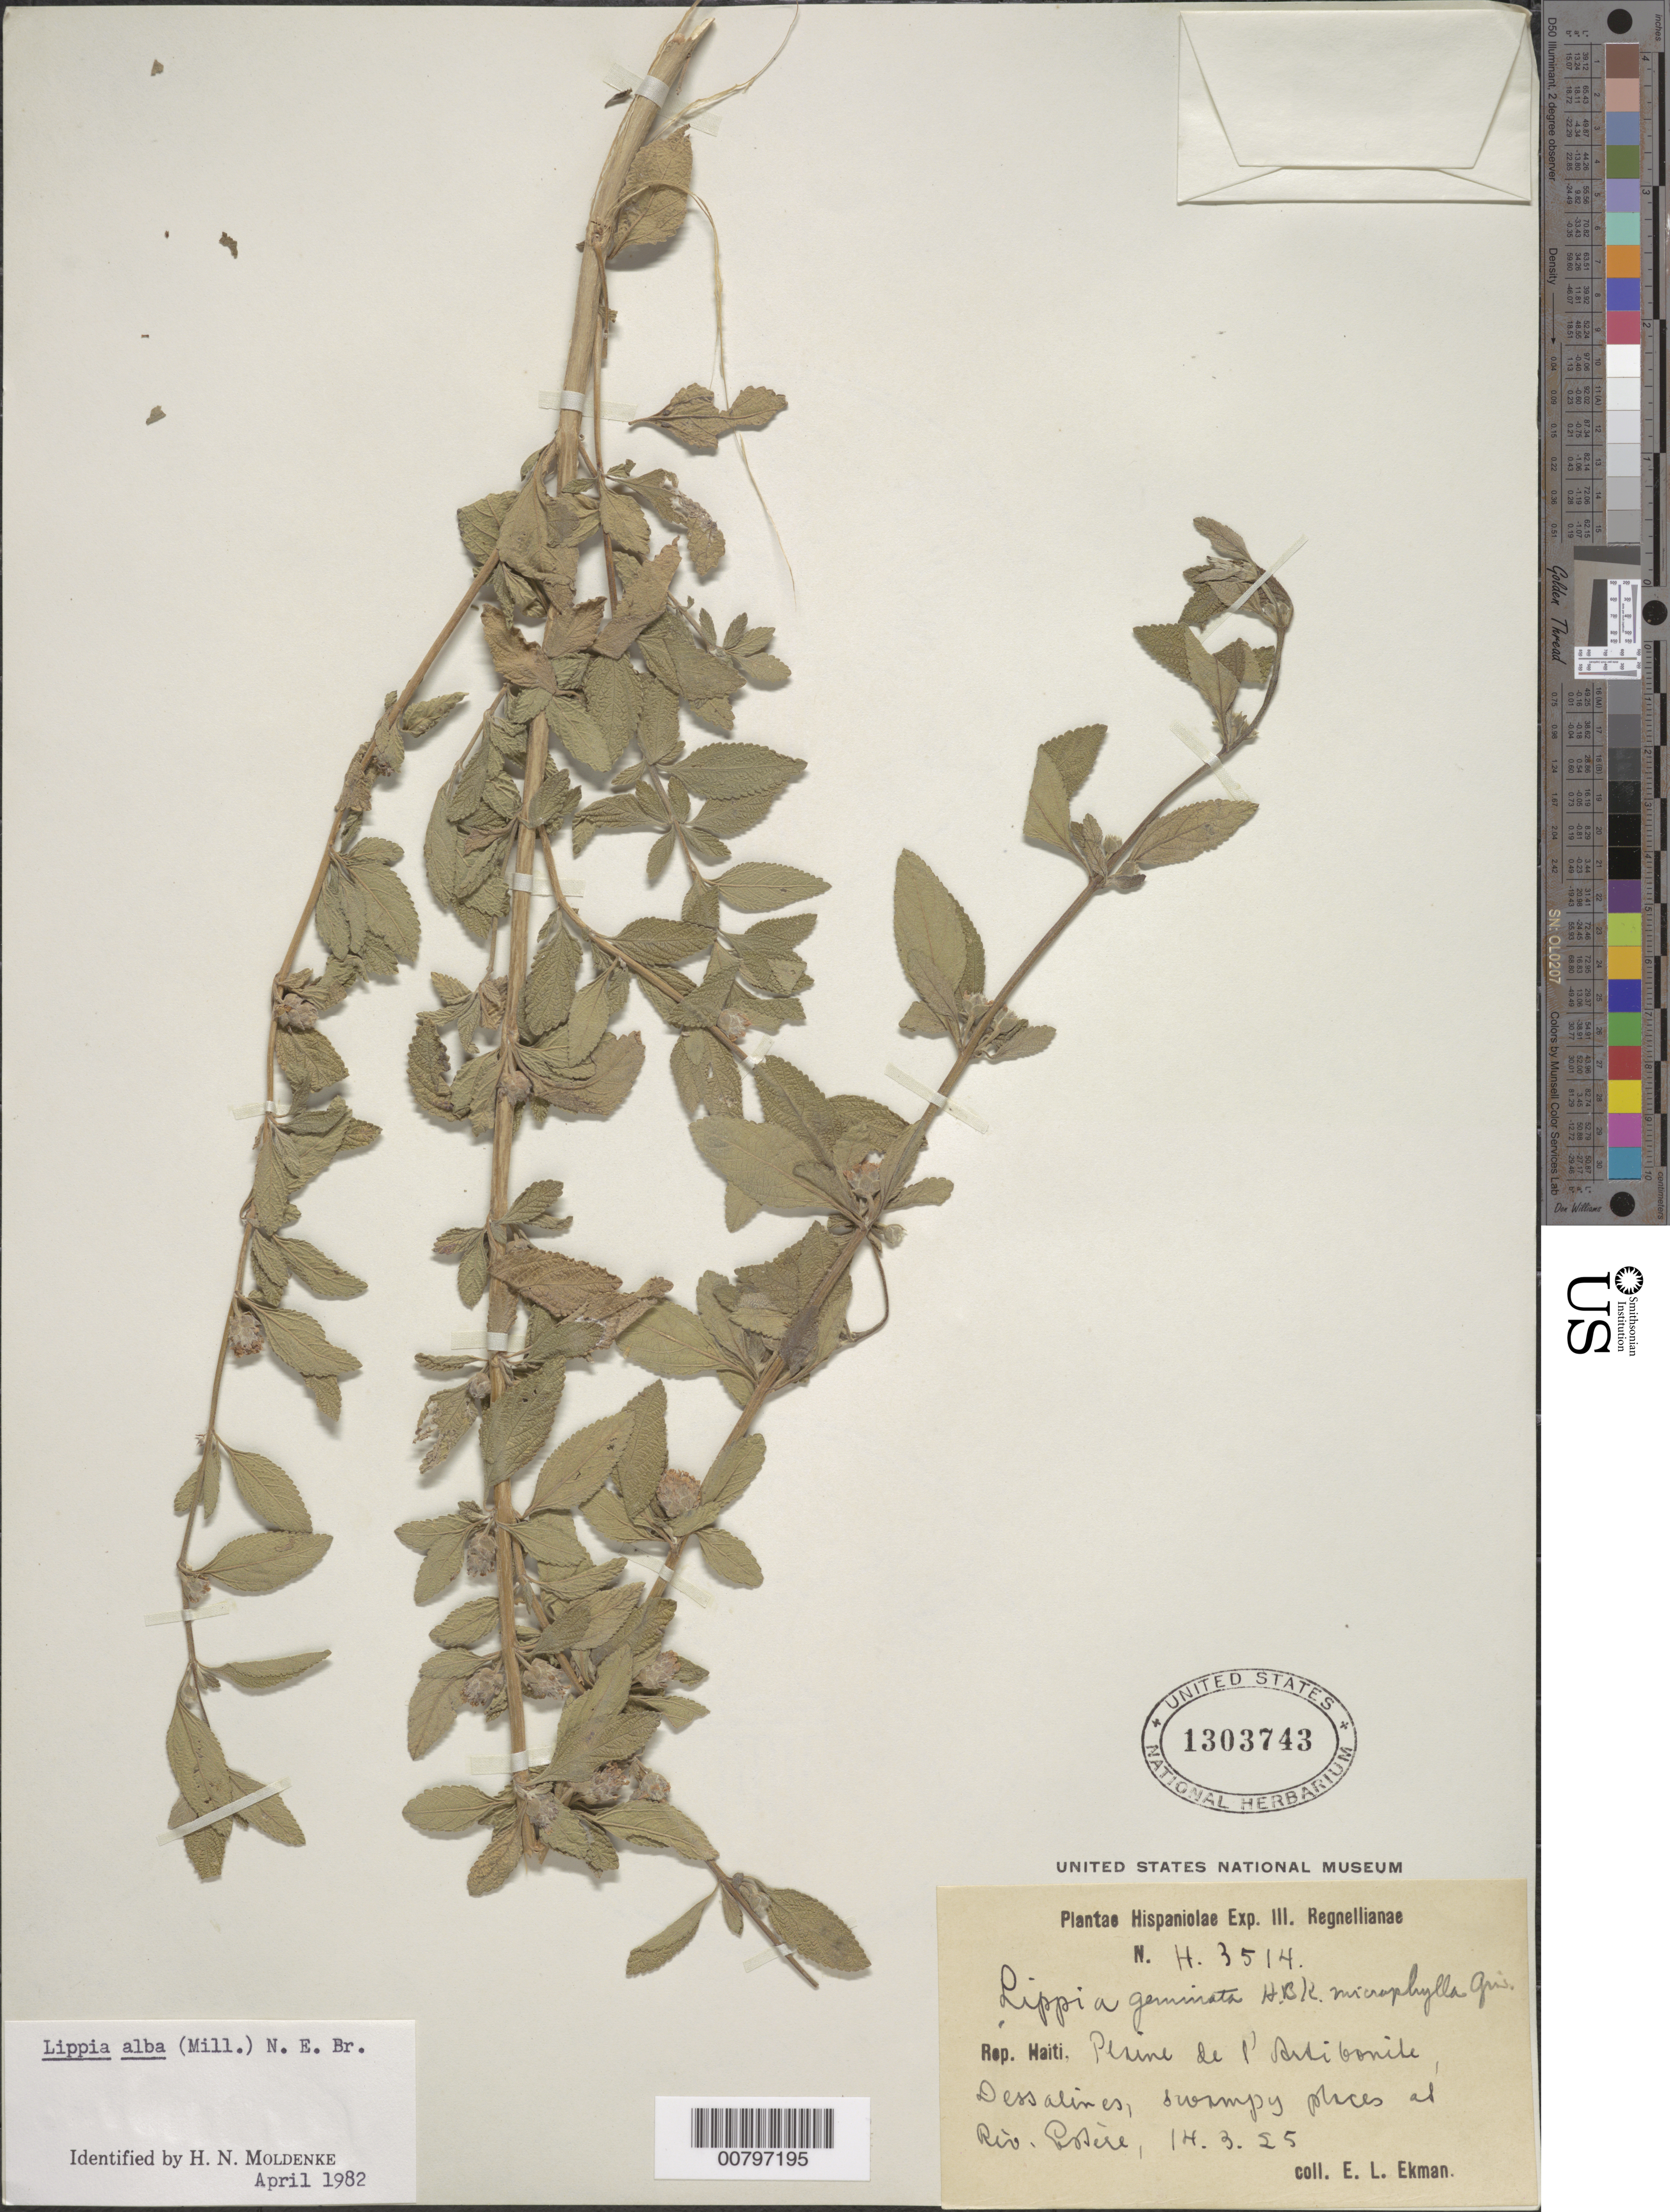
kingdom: Plantae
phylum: Tracheophyta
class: Magnoliopsida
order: Lamiales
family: Verbenaceae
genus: Lippia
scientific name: Lippia alba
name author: (Mill.) N.E. Br. ex Britton & P. Wilson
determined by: Moldenke, H. N.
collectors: E. L. Ekman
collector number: H 3514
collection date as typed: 14 Mar 1925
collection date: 1925-03-14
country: Haiti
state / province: Artibonite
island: Hispaniola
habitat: Swampy areas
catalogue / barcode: US 1303743